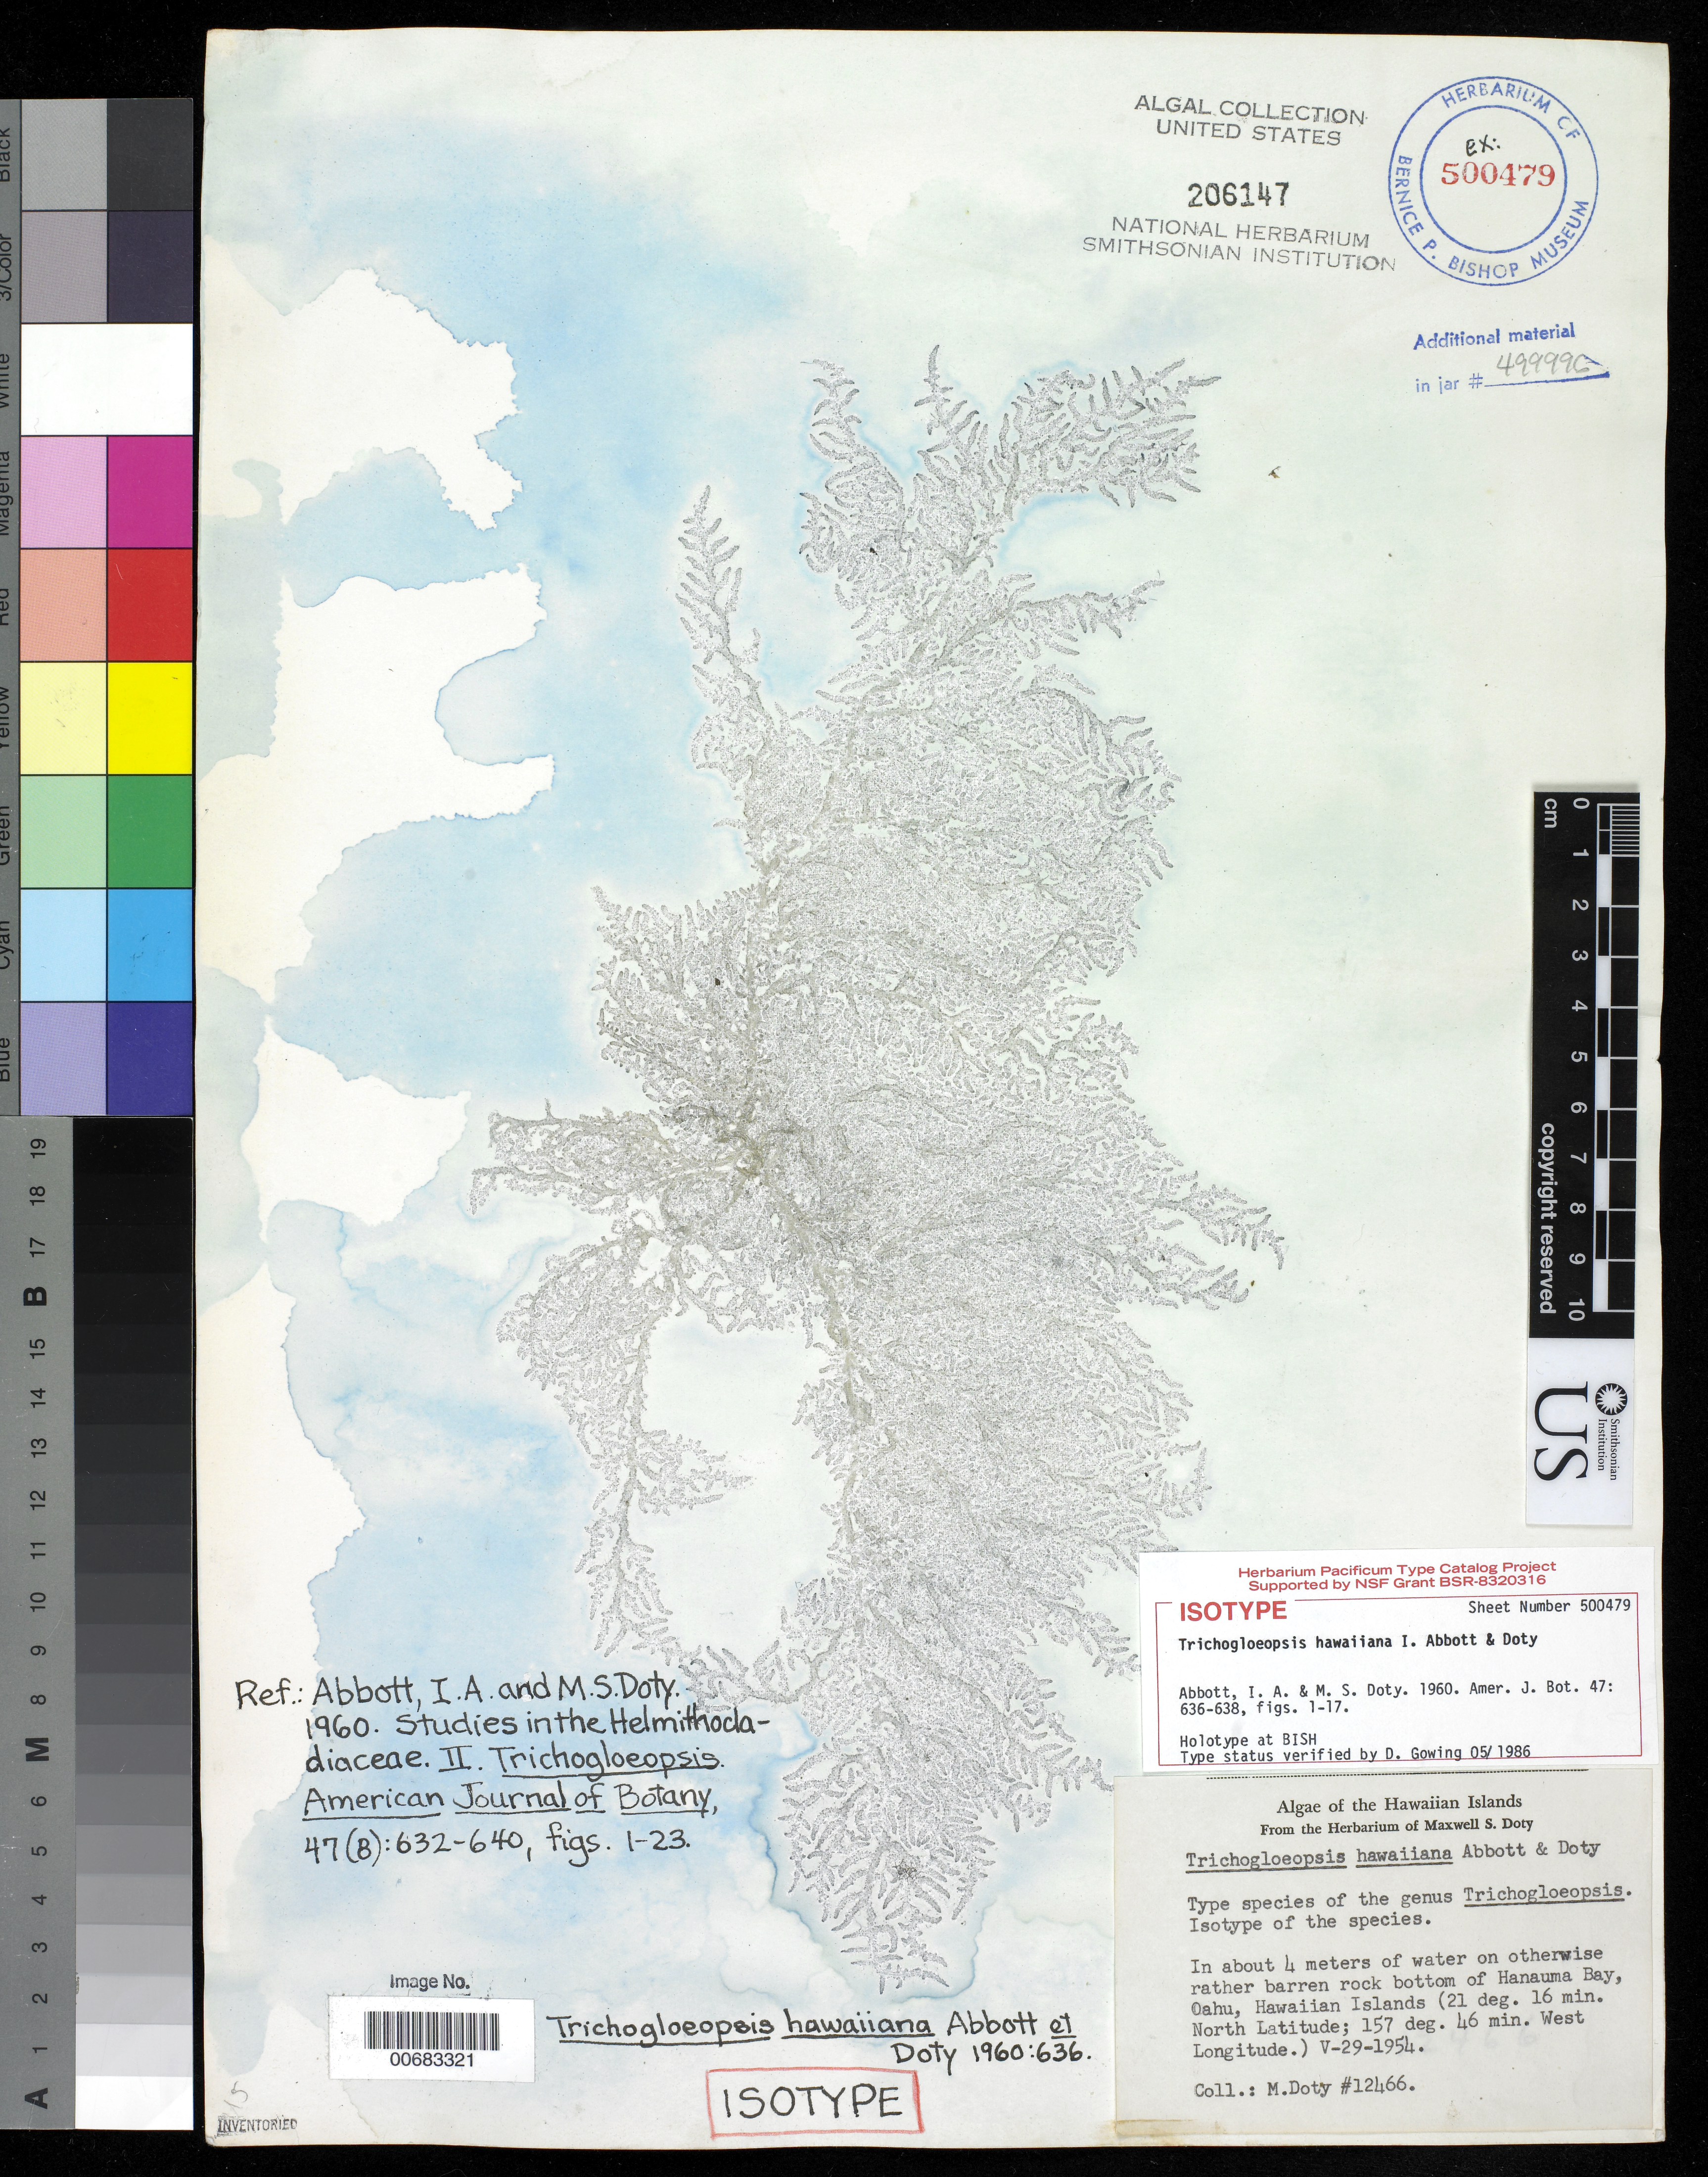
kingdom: Plantae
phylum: Rhodophyta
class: Florideophyceae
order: Nemaliales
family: Liagoraceae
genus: Trichogloeopsis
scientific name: Trichogloeopsis hawaiiana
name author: I.A. Abbott & Doty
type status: Isotype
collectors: M. S. Doty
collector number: MSD 12466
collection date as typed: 29 May 1954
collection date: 1954-05-29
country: United States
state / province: Hawaii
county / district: Honolulu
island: Oahu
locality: Hanauma Bay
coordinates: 21 deg. 16 min. North, 157 deg. 46 min. West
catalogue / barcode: US 206147